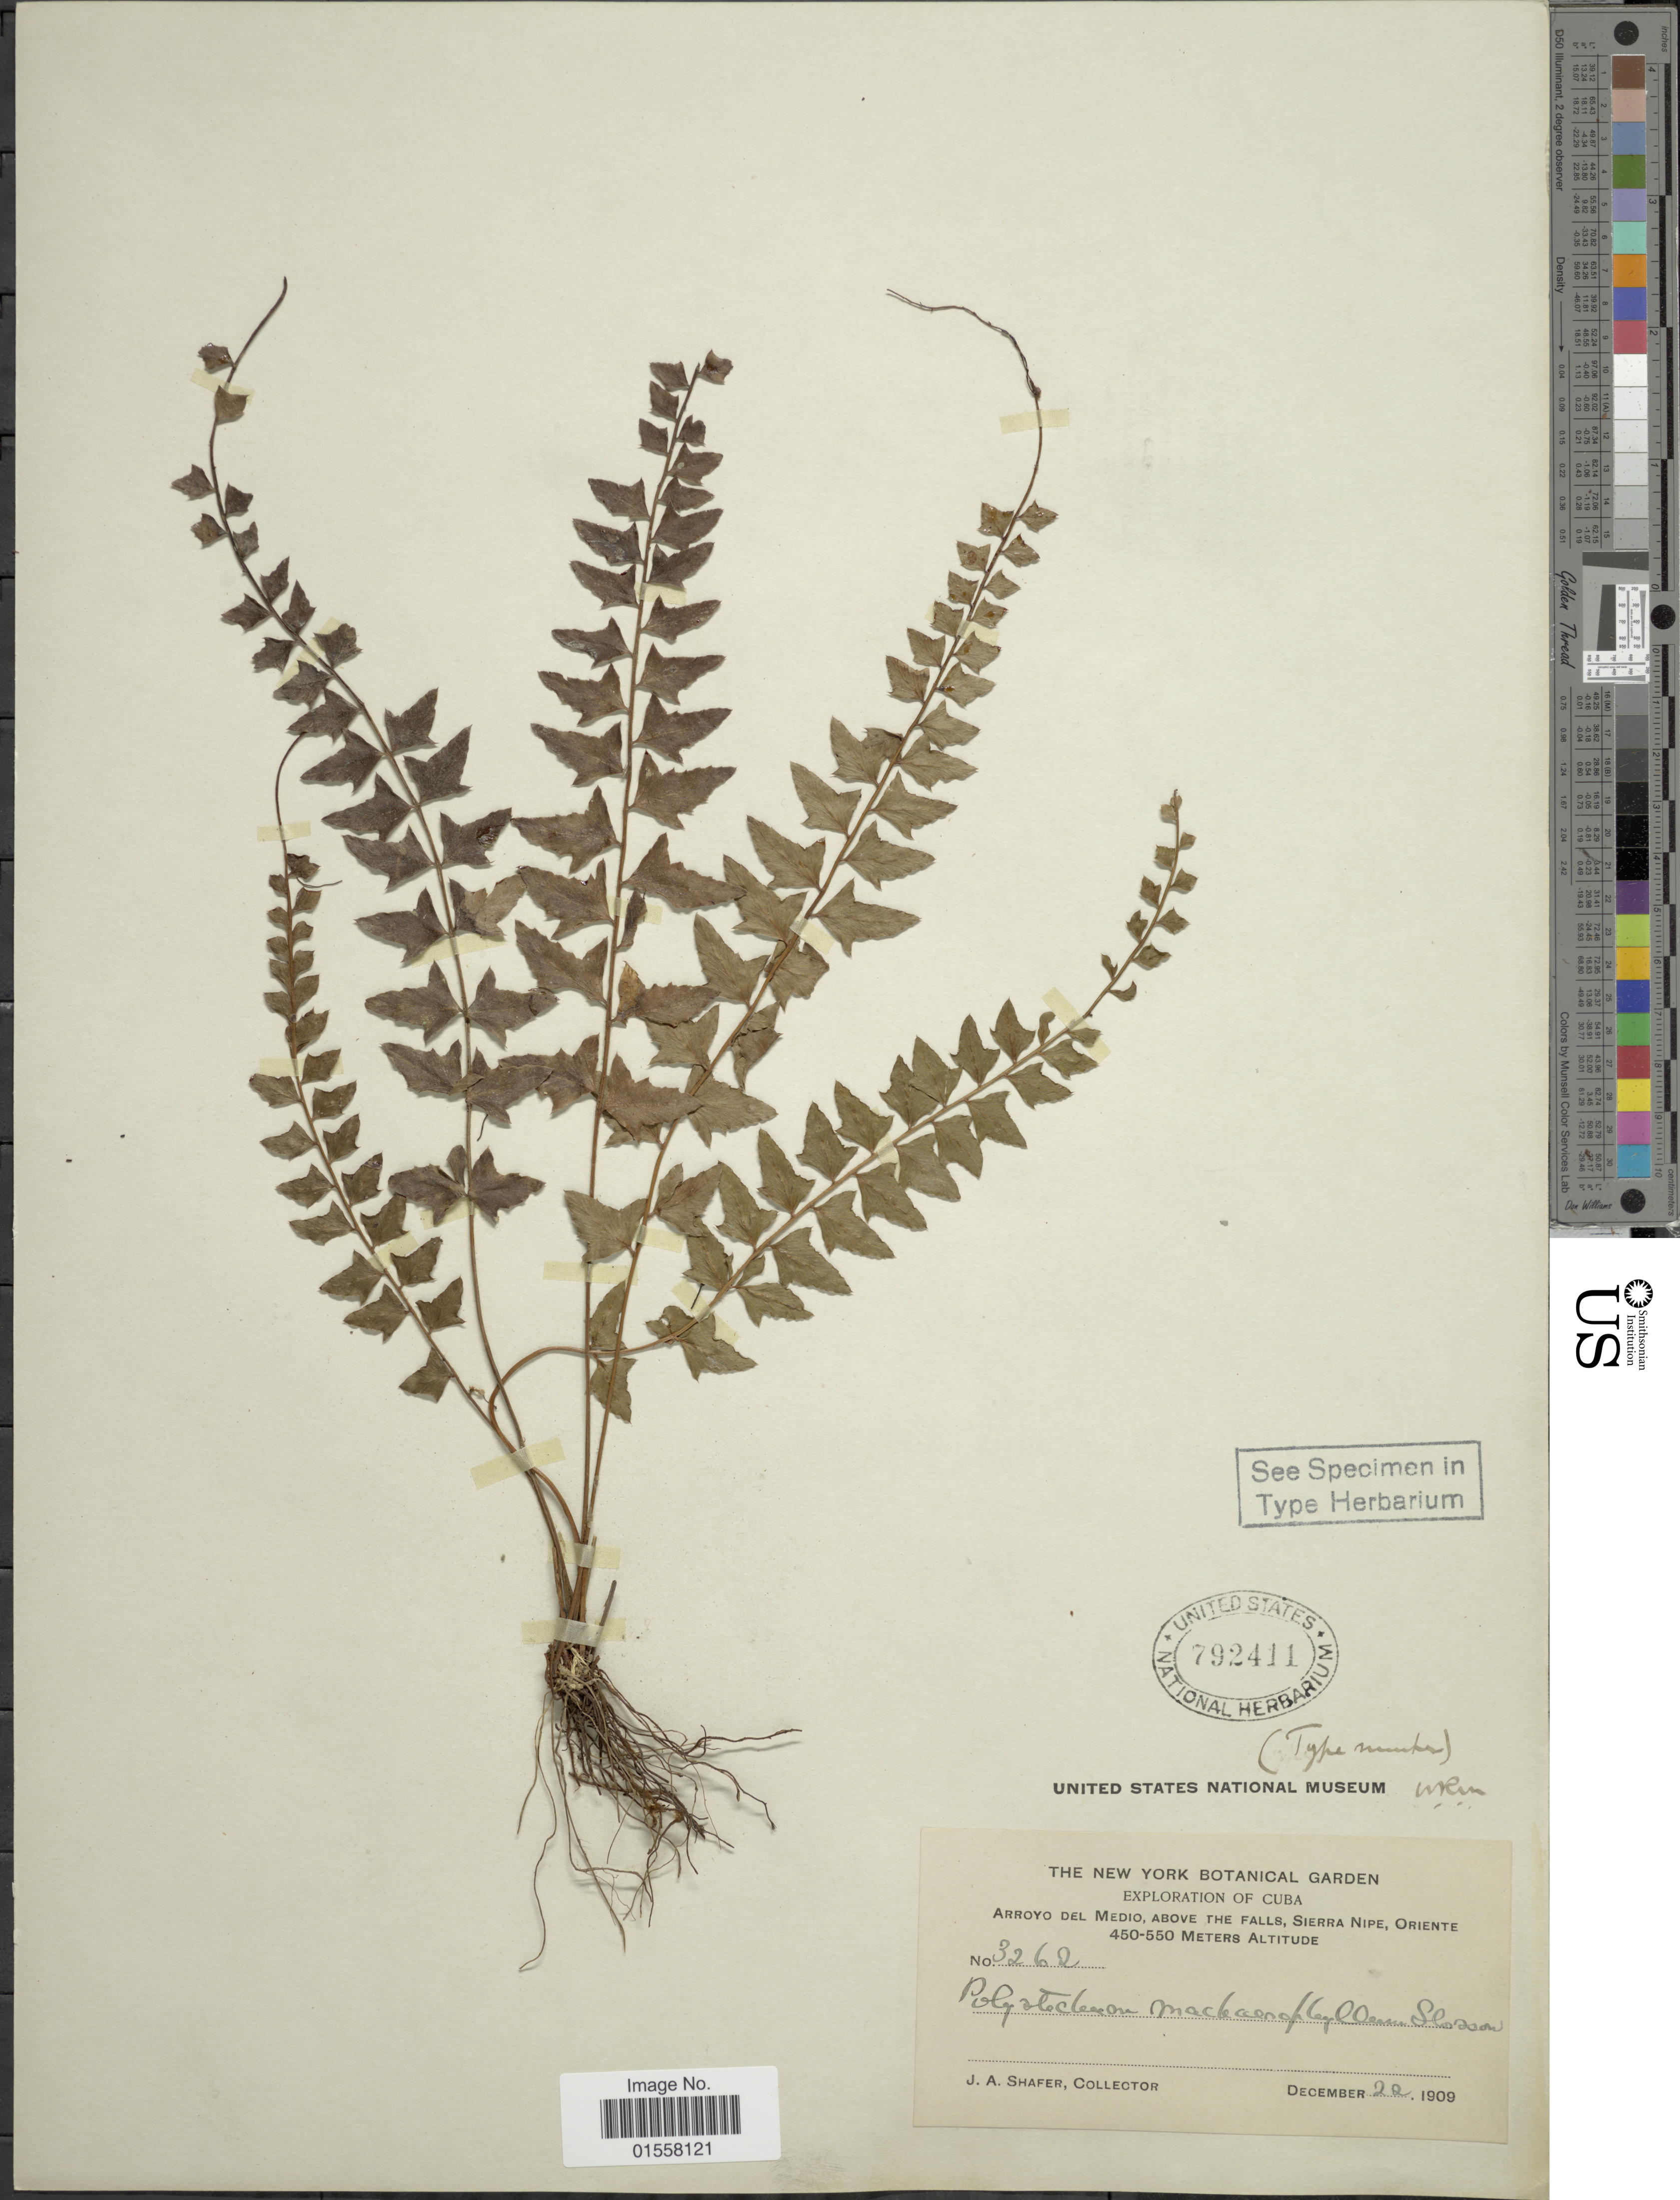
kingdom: Plantae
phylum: Tracheophyta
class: Polypodiopsida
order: Polypodiales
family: Dryopteridaceae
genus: Polystichum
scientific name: Polystichum machaerophyllum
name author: Sloss.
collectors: J. A. Shafer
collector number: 3262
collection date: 1909-12-22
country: Cuba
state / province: Oriente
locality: Cuba, Arroyo del Medio, above the falls, Sierra Nipe, Oriente.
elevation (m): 450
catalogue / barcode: US 792411